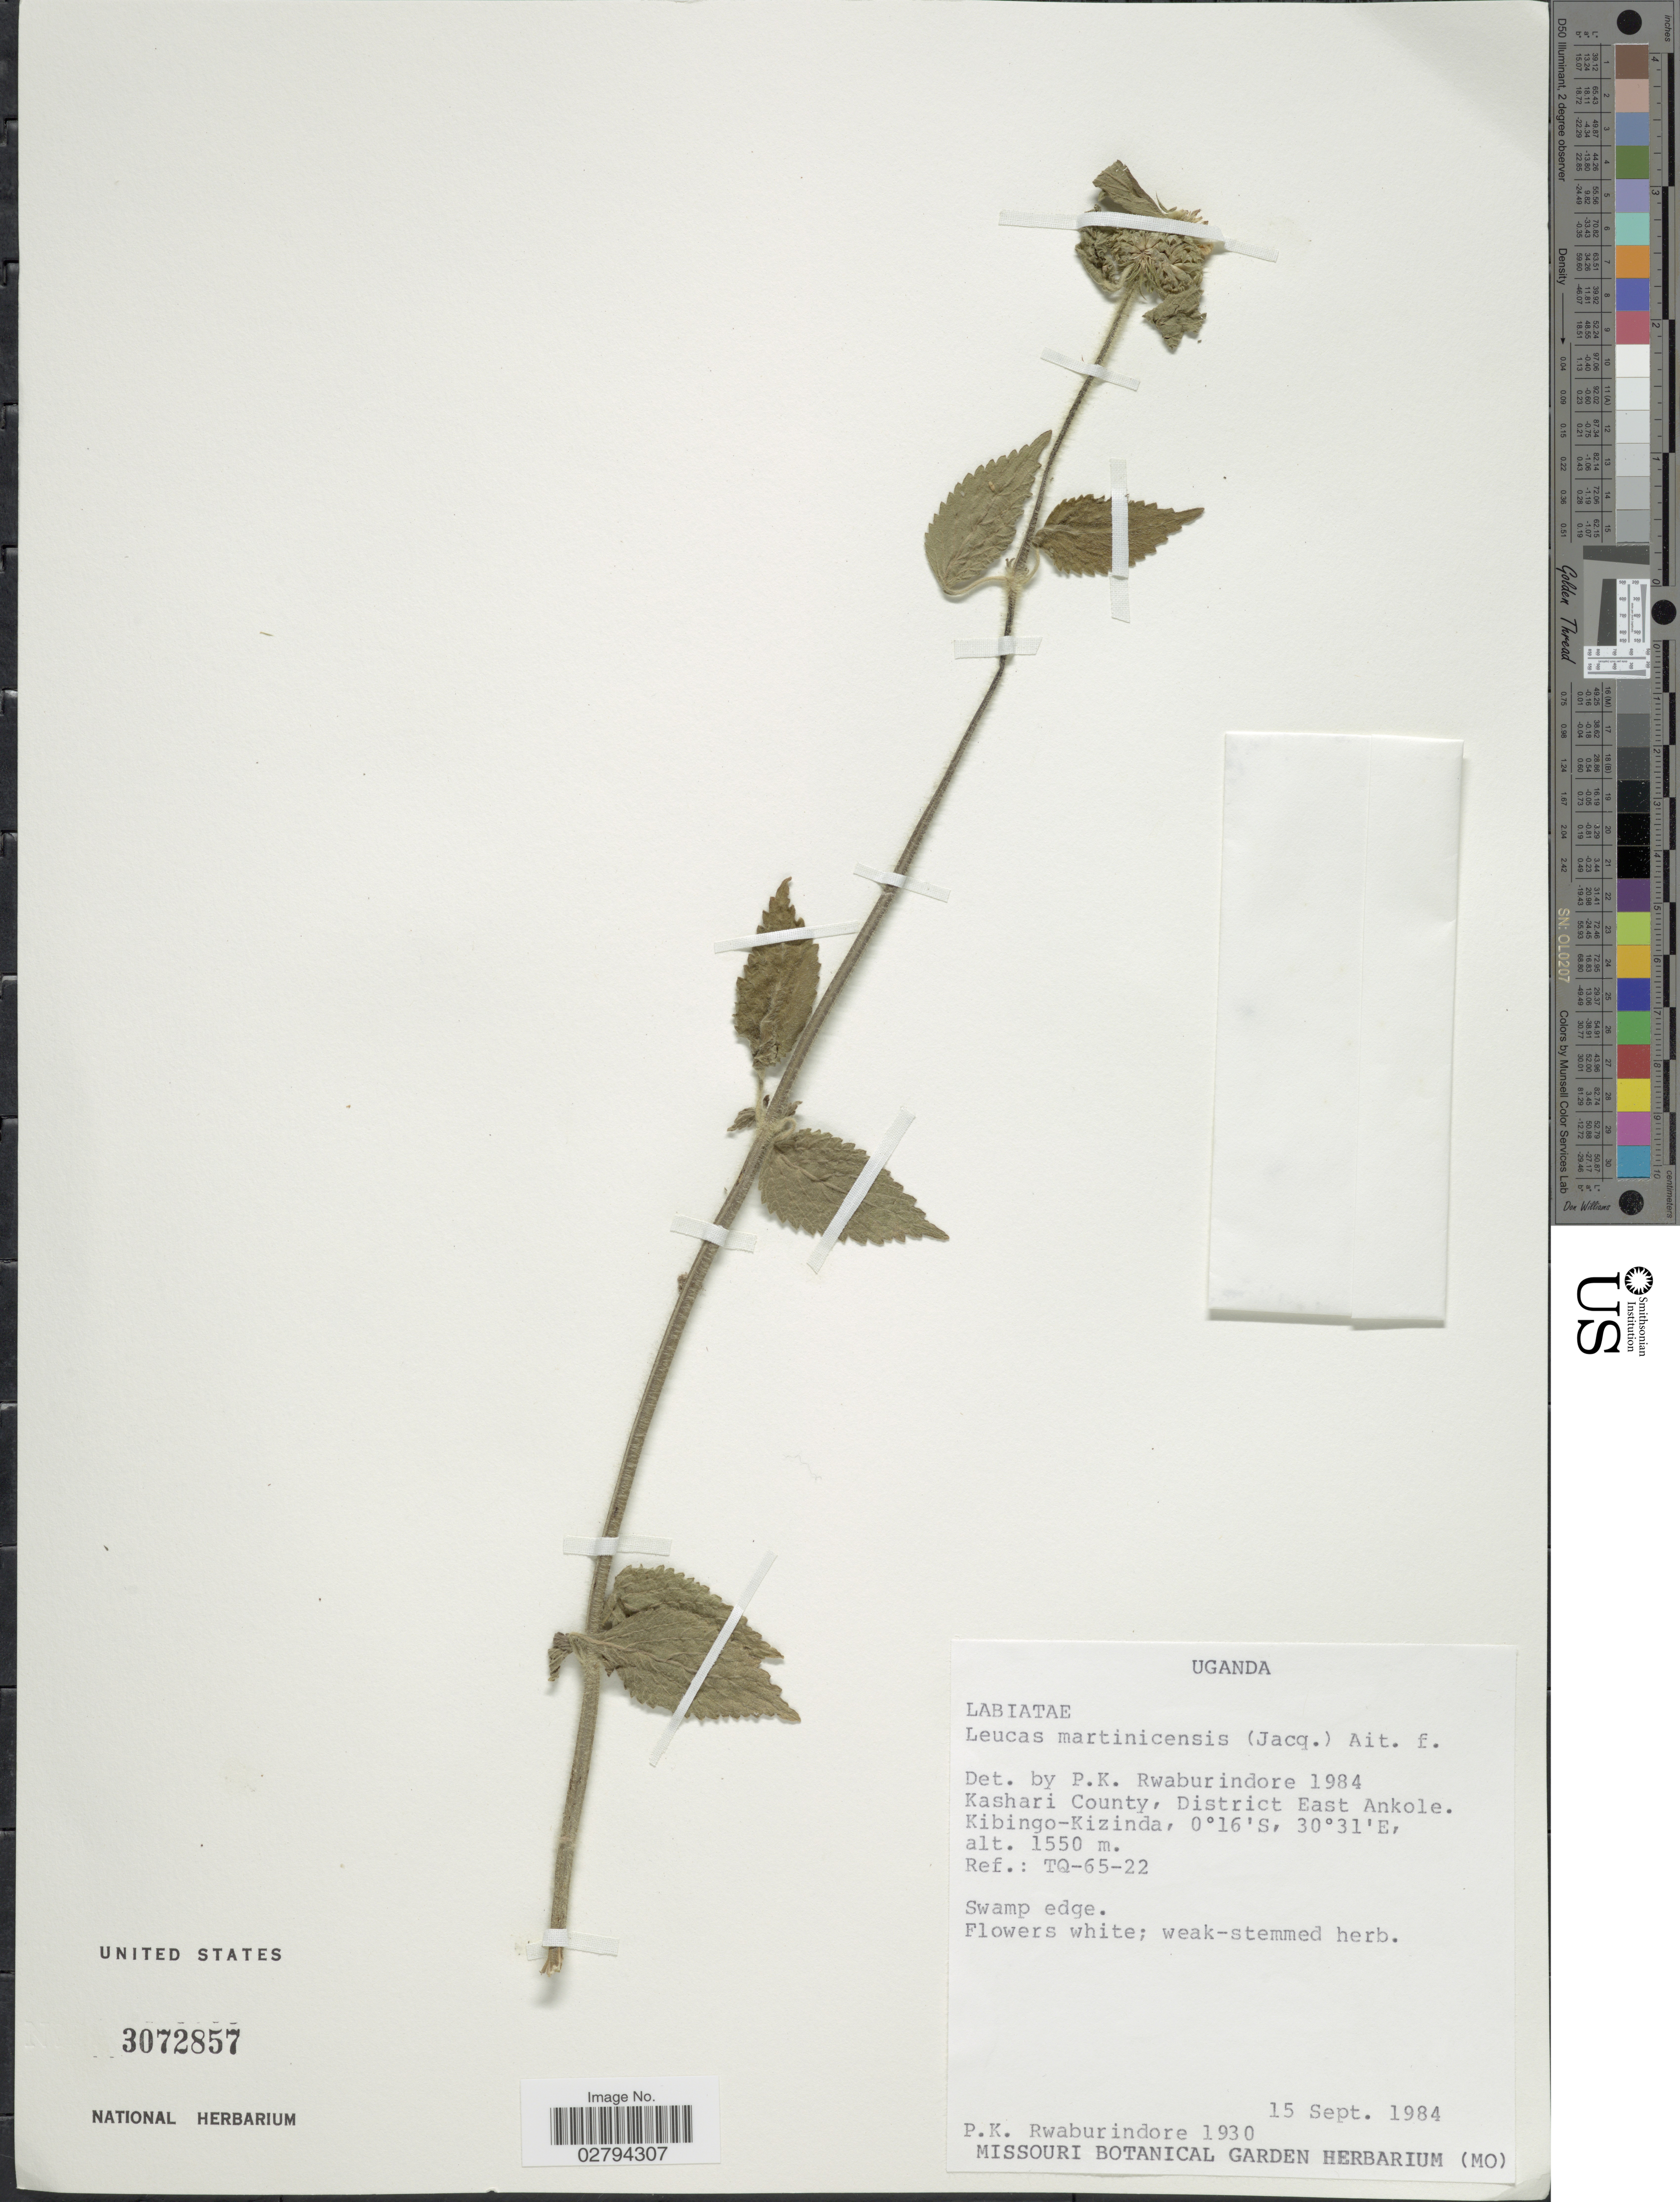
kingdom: Plantae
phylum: Tracheophyta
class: Magnoliopsida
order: Lamiales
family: Lamiaceae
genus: Leucas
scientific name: Leucas martinicensis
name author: (Jacq.) R. Br.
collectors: P. Rwaburindore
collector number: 1930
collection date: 1984-09-15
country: Uganda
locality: Kashari County, District East Ankole. Kibingo-Kizinda. Ref.: TQ-65-22.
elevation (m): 1550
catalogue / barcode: US 3072857